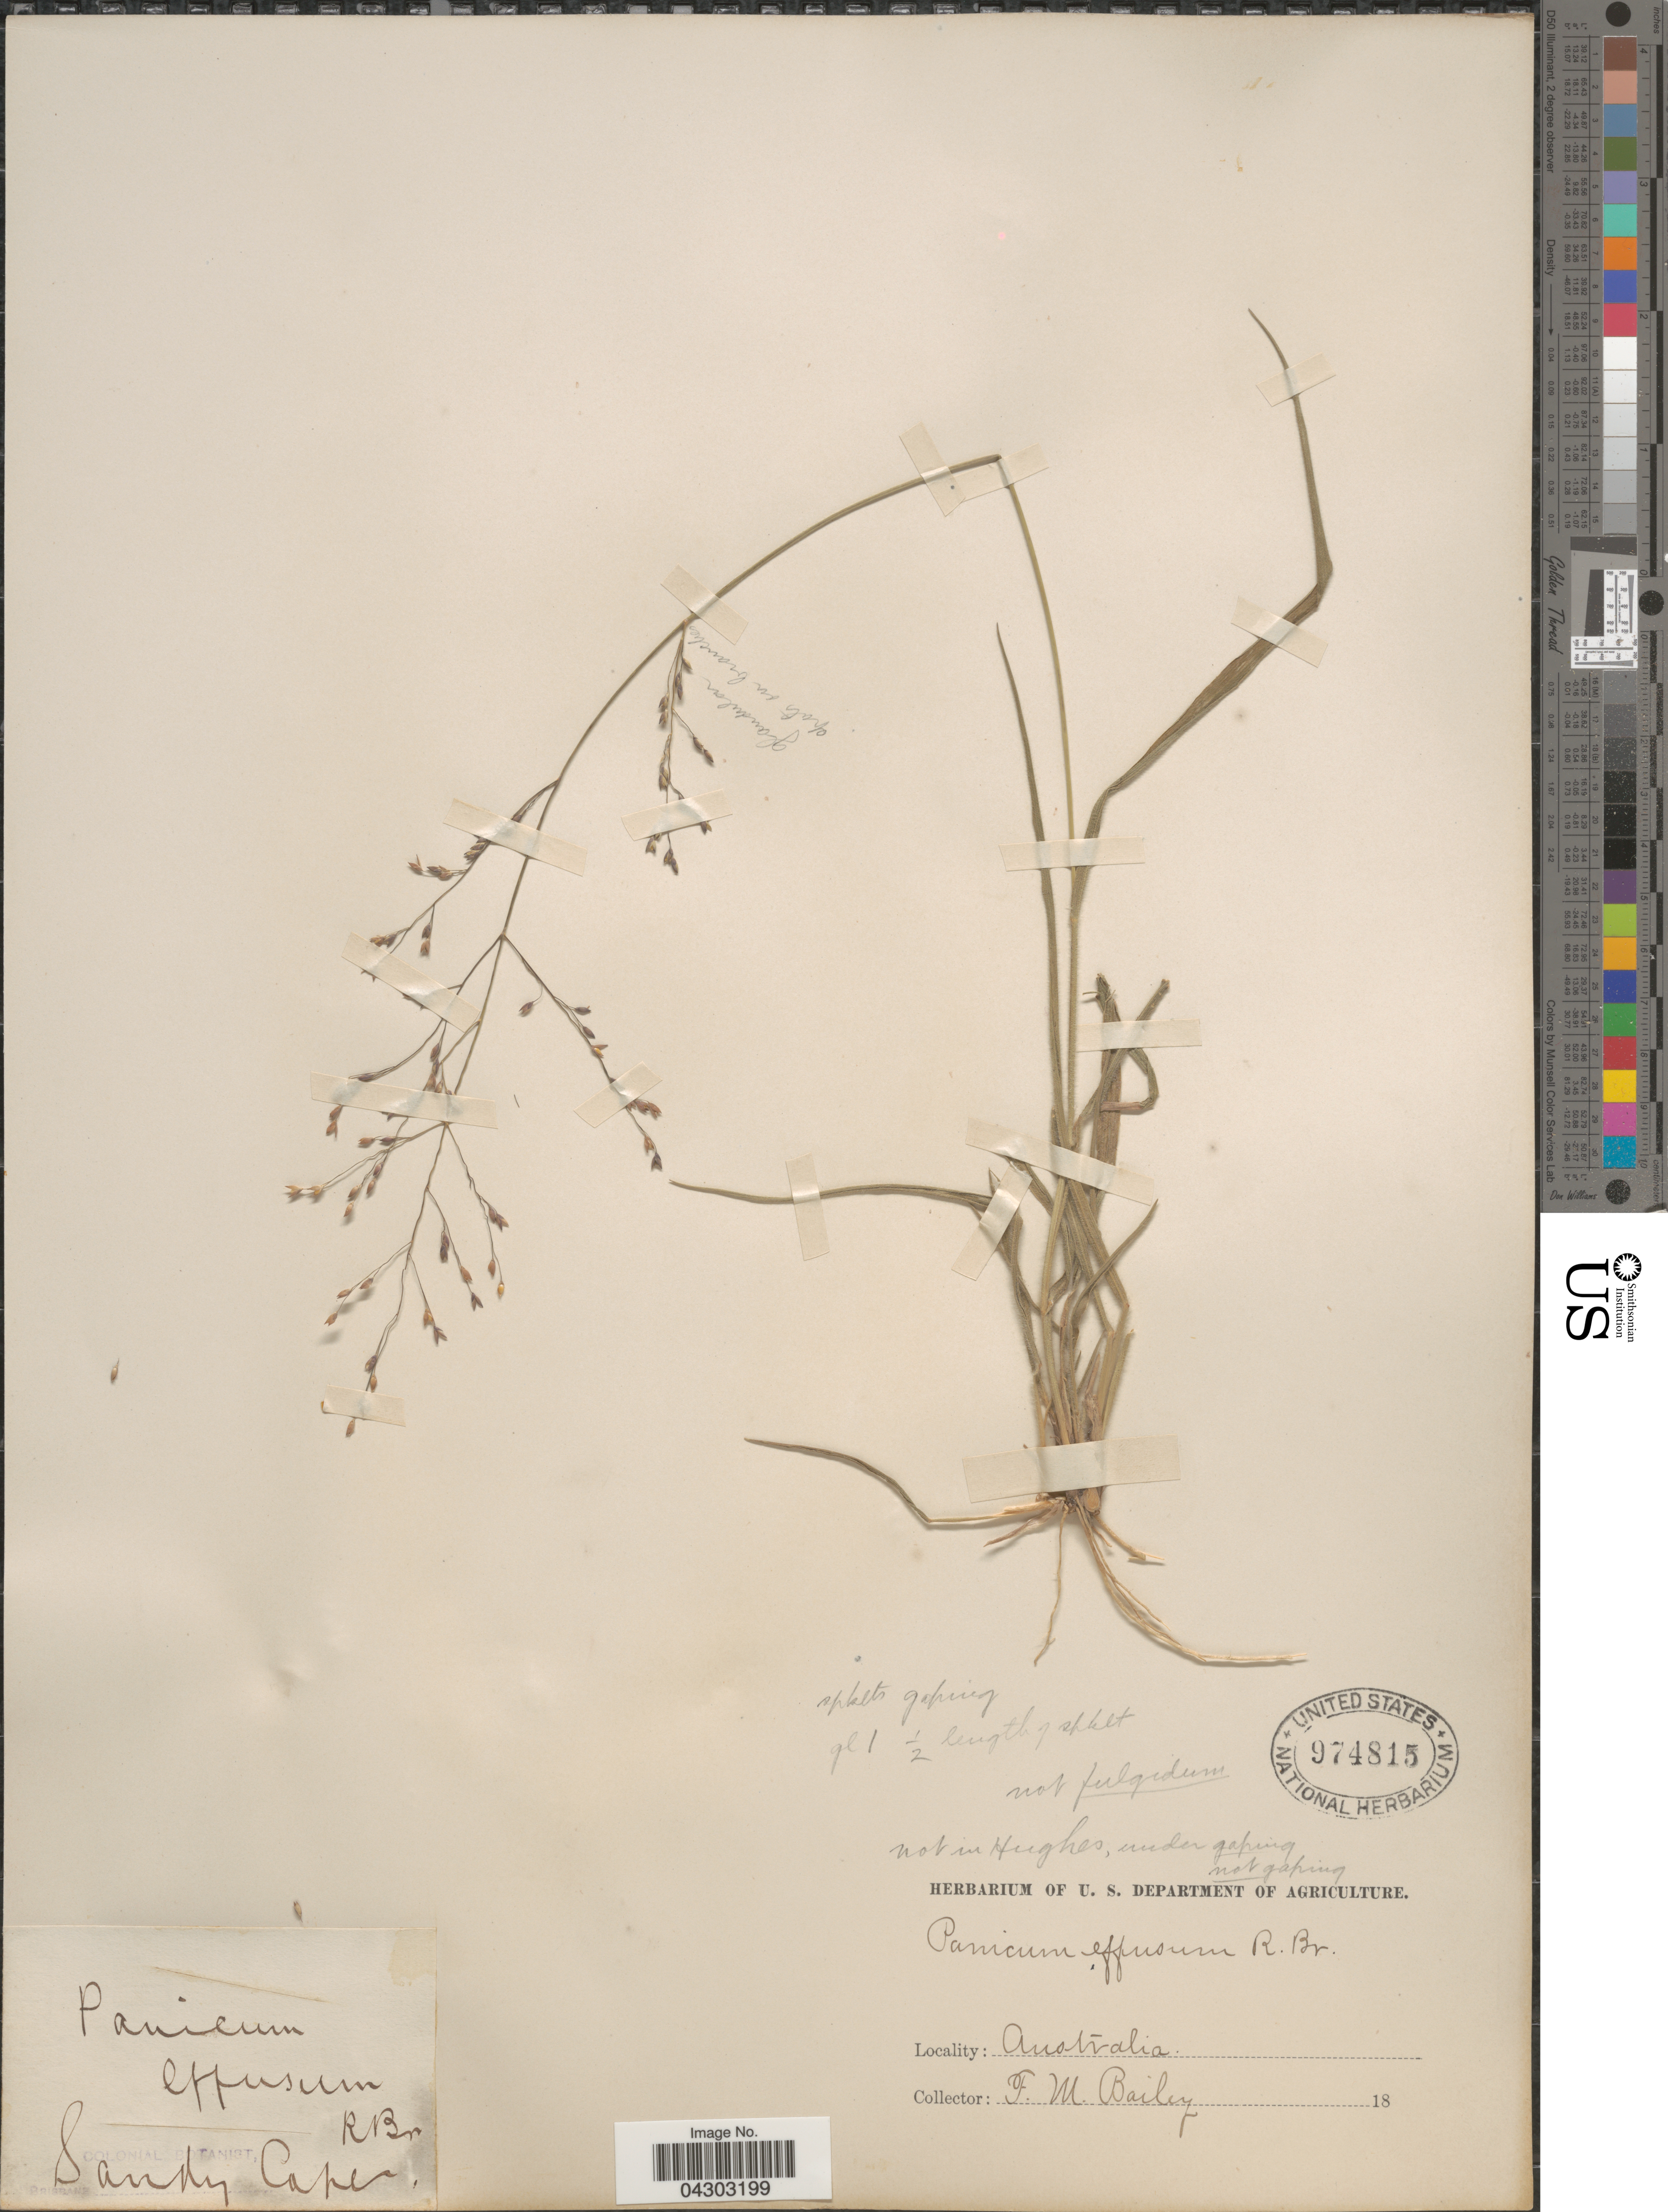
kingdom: Plantae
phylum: Tracheophyta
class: Liliopsida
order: Poales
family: Poaceae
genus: Panicum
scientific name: Panicum sp.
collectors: F. M. Bailey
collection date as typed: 18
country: Australia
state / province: Queensland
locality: Brisbane. Sandy Cape.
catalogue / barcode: US 974815